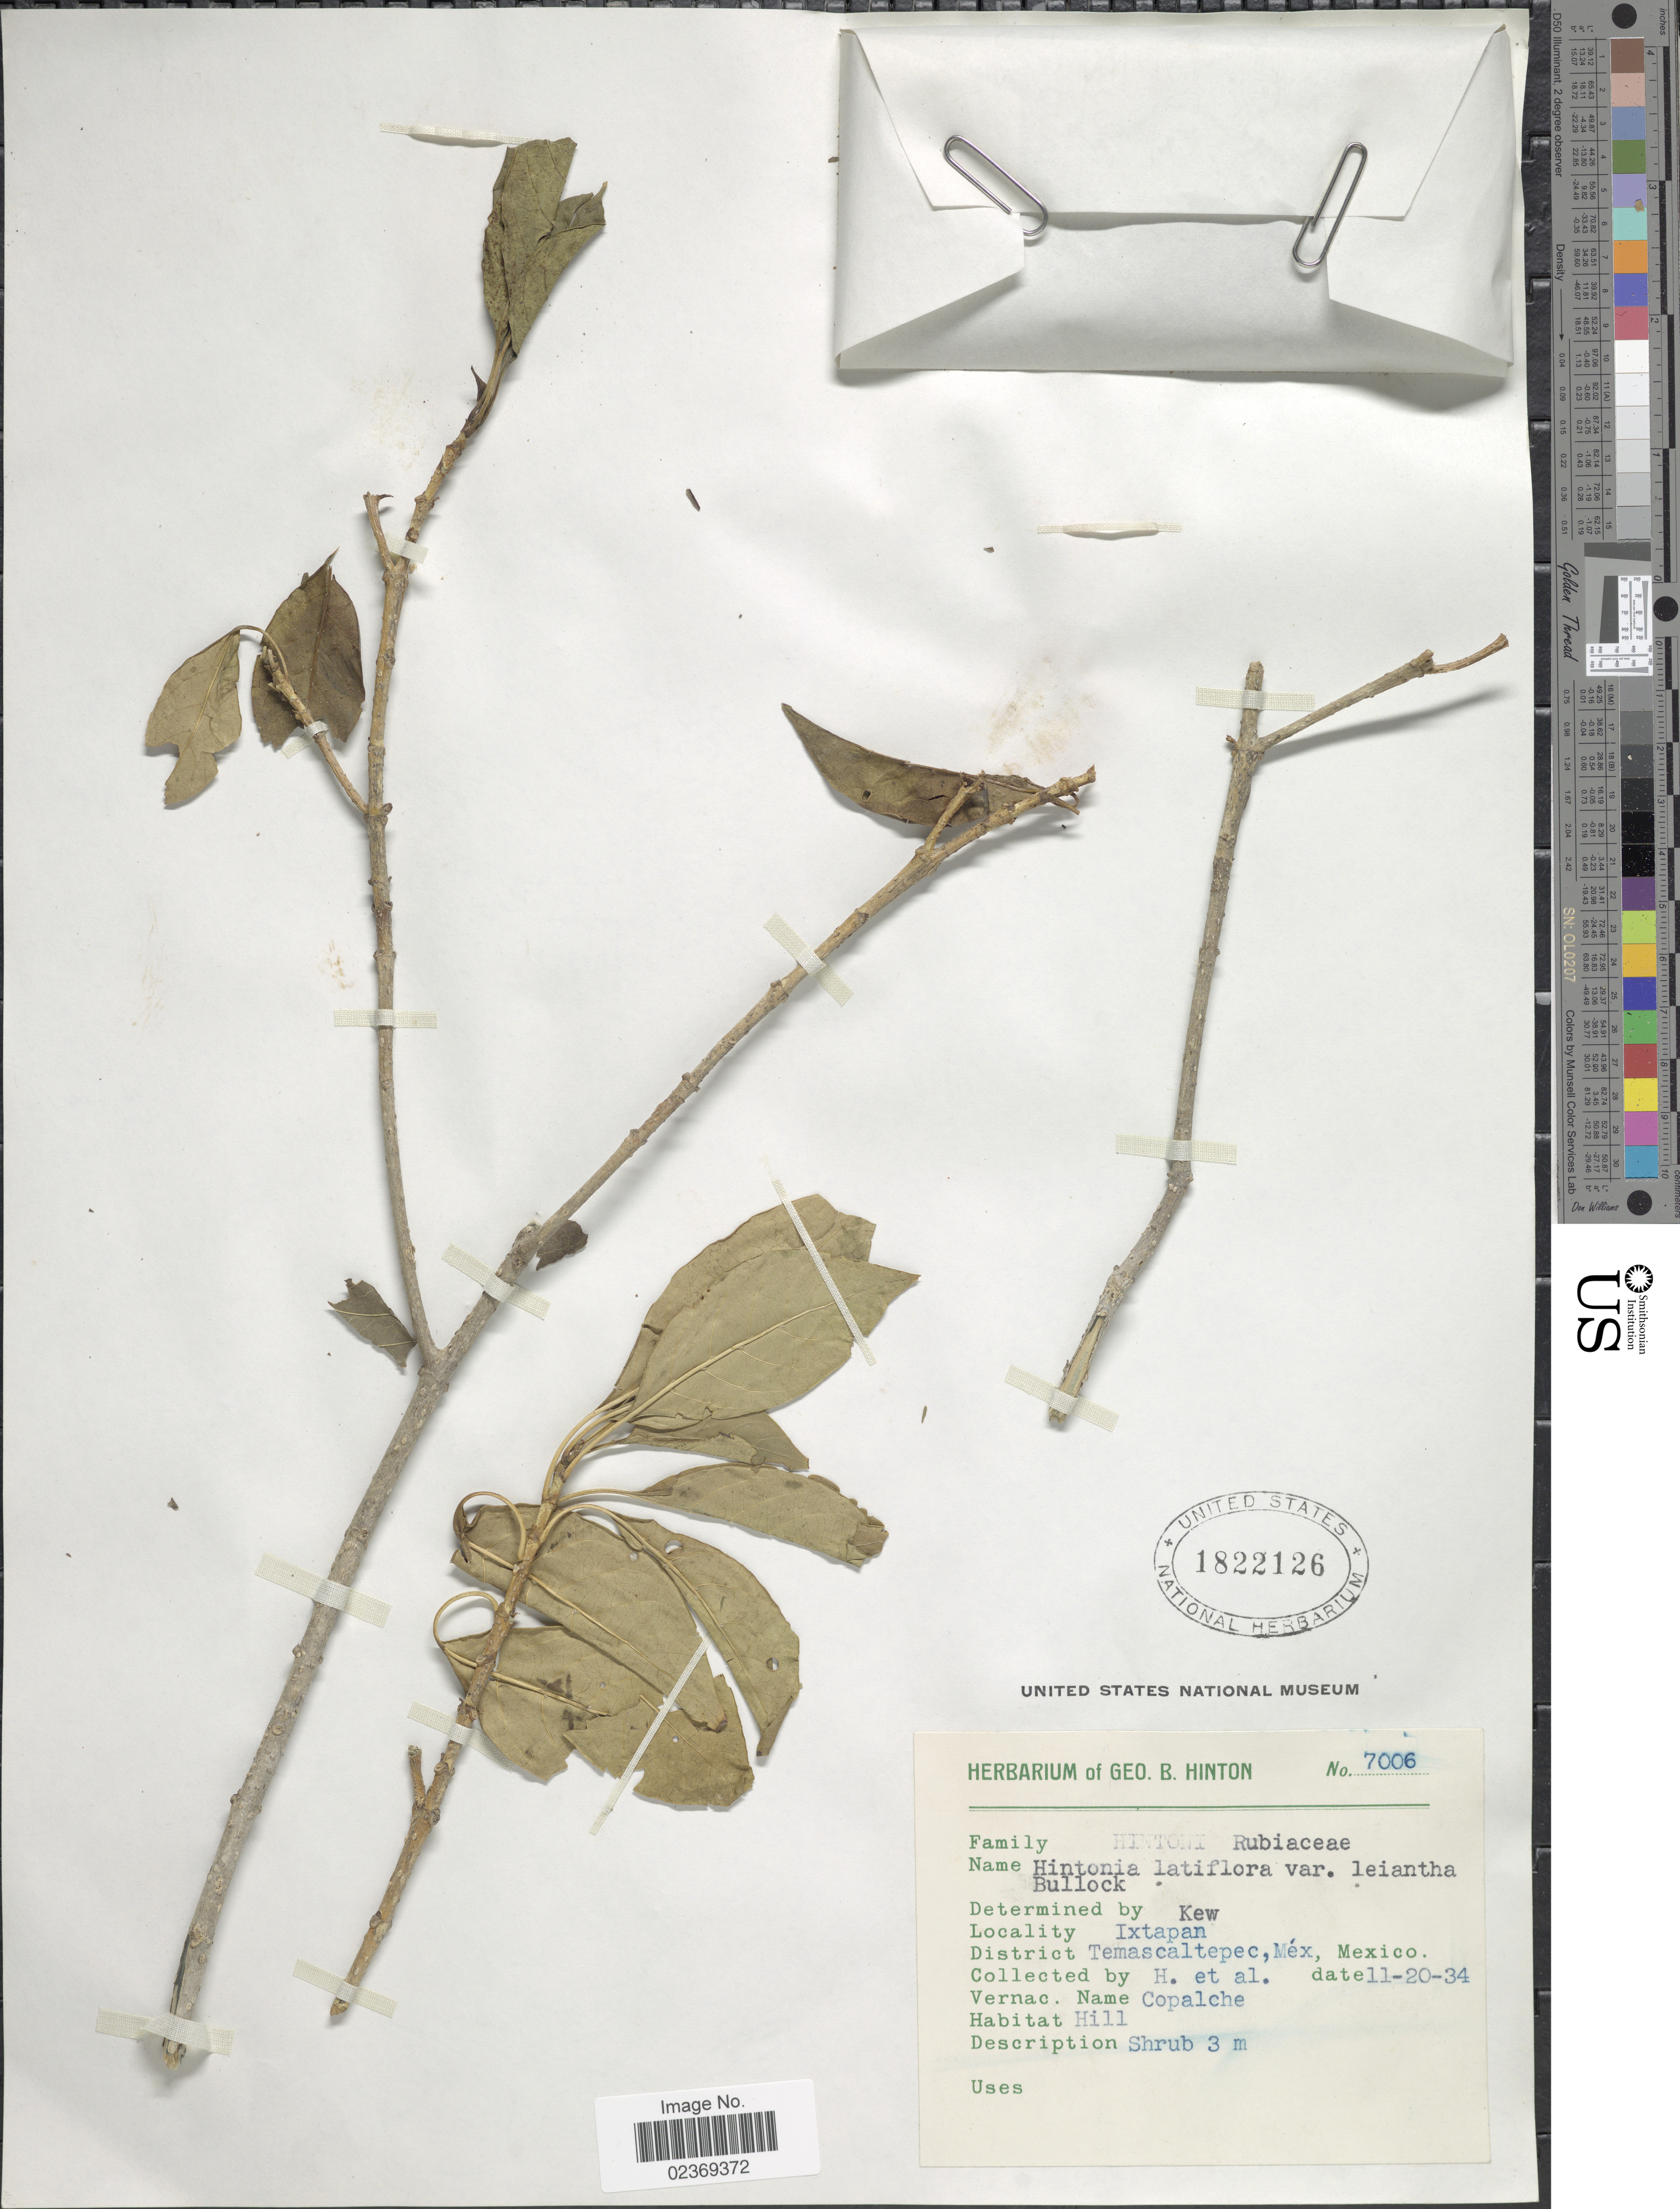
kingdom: Plantae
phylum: Tracheophyta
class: Magnoliopsida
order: Gentianales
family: Rubiaceae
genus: Hintonia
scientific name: Hintonia latiflora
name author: (Sessé & Moc. ex DC.) Bullock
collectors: G. B. Hinton & et al.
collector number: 7006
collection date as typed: Transcribed d/m/y: 20/11/34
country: Mexico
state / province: México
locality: Ixtapan, District Temascaltepec, hill.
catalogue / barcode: US 1822126